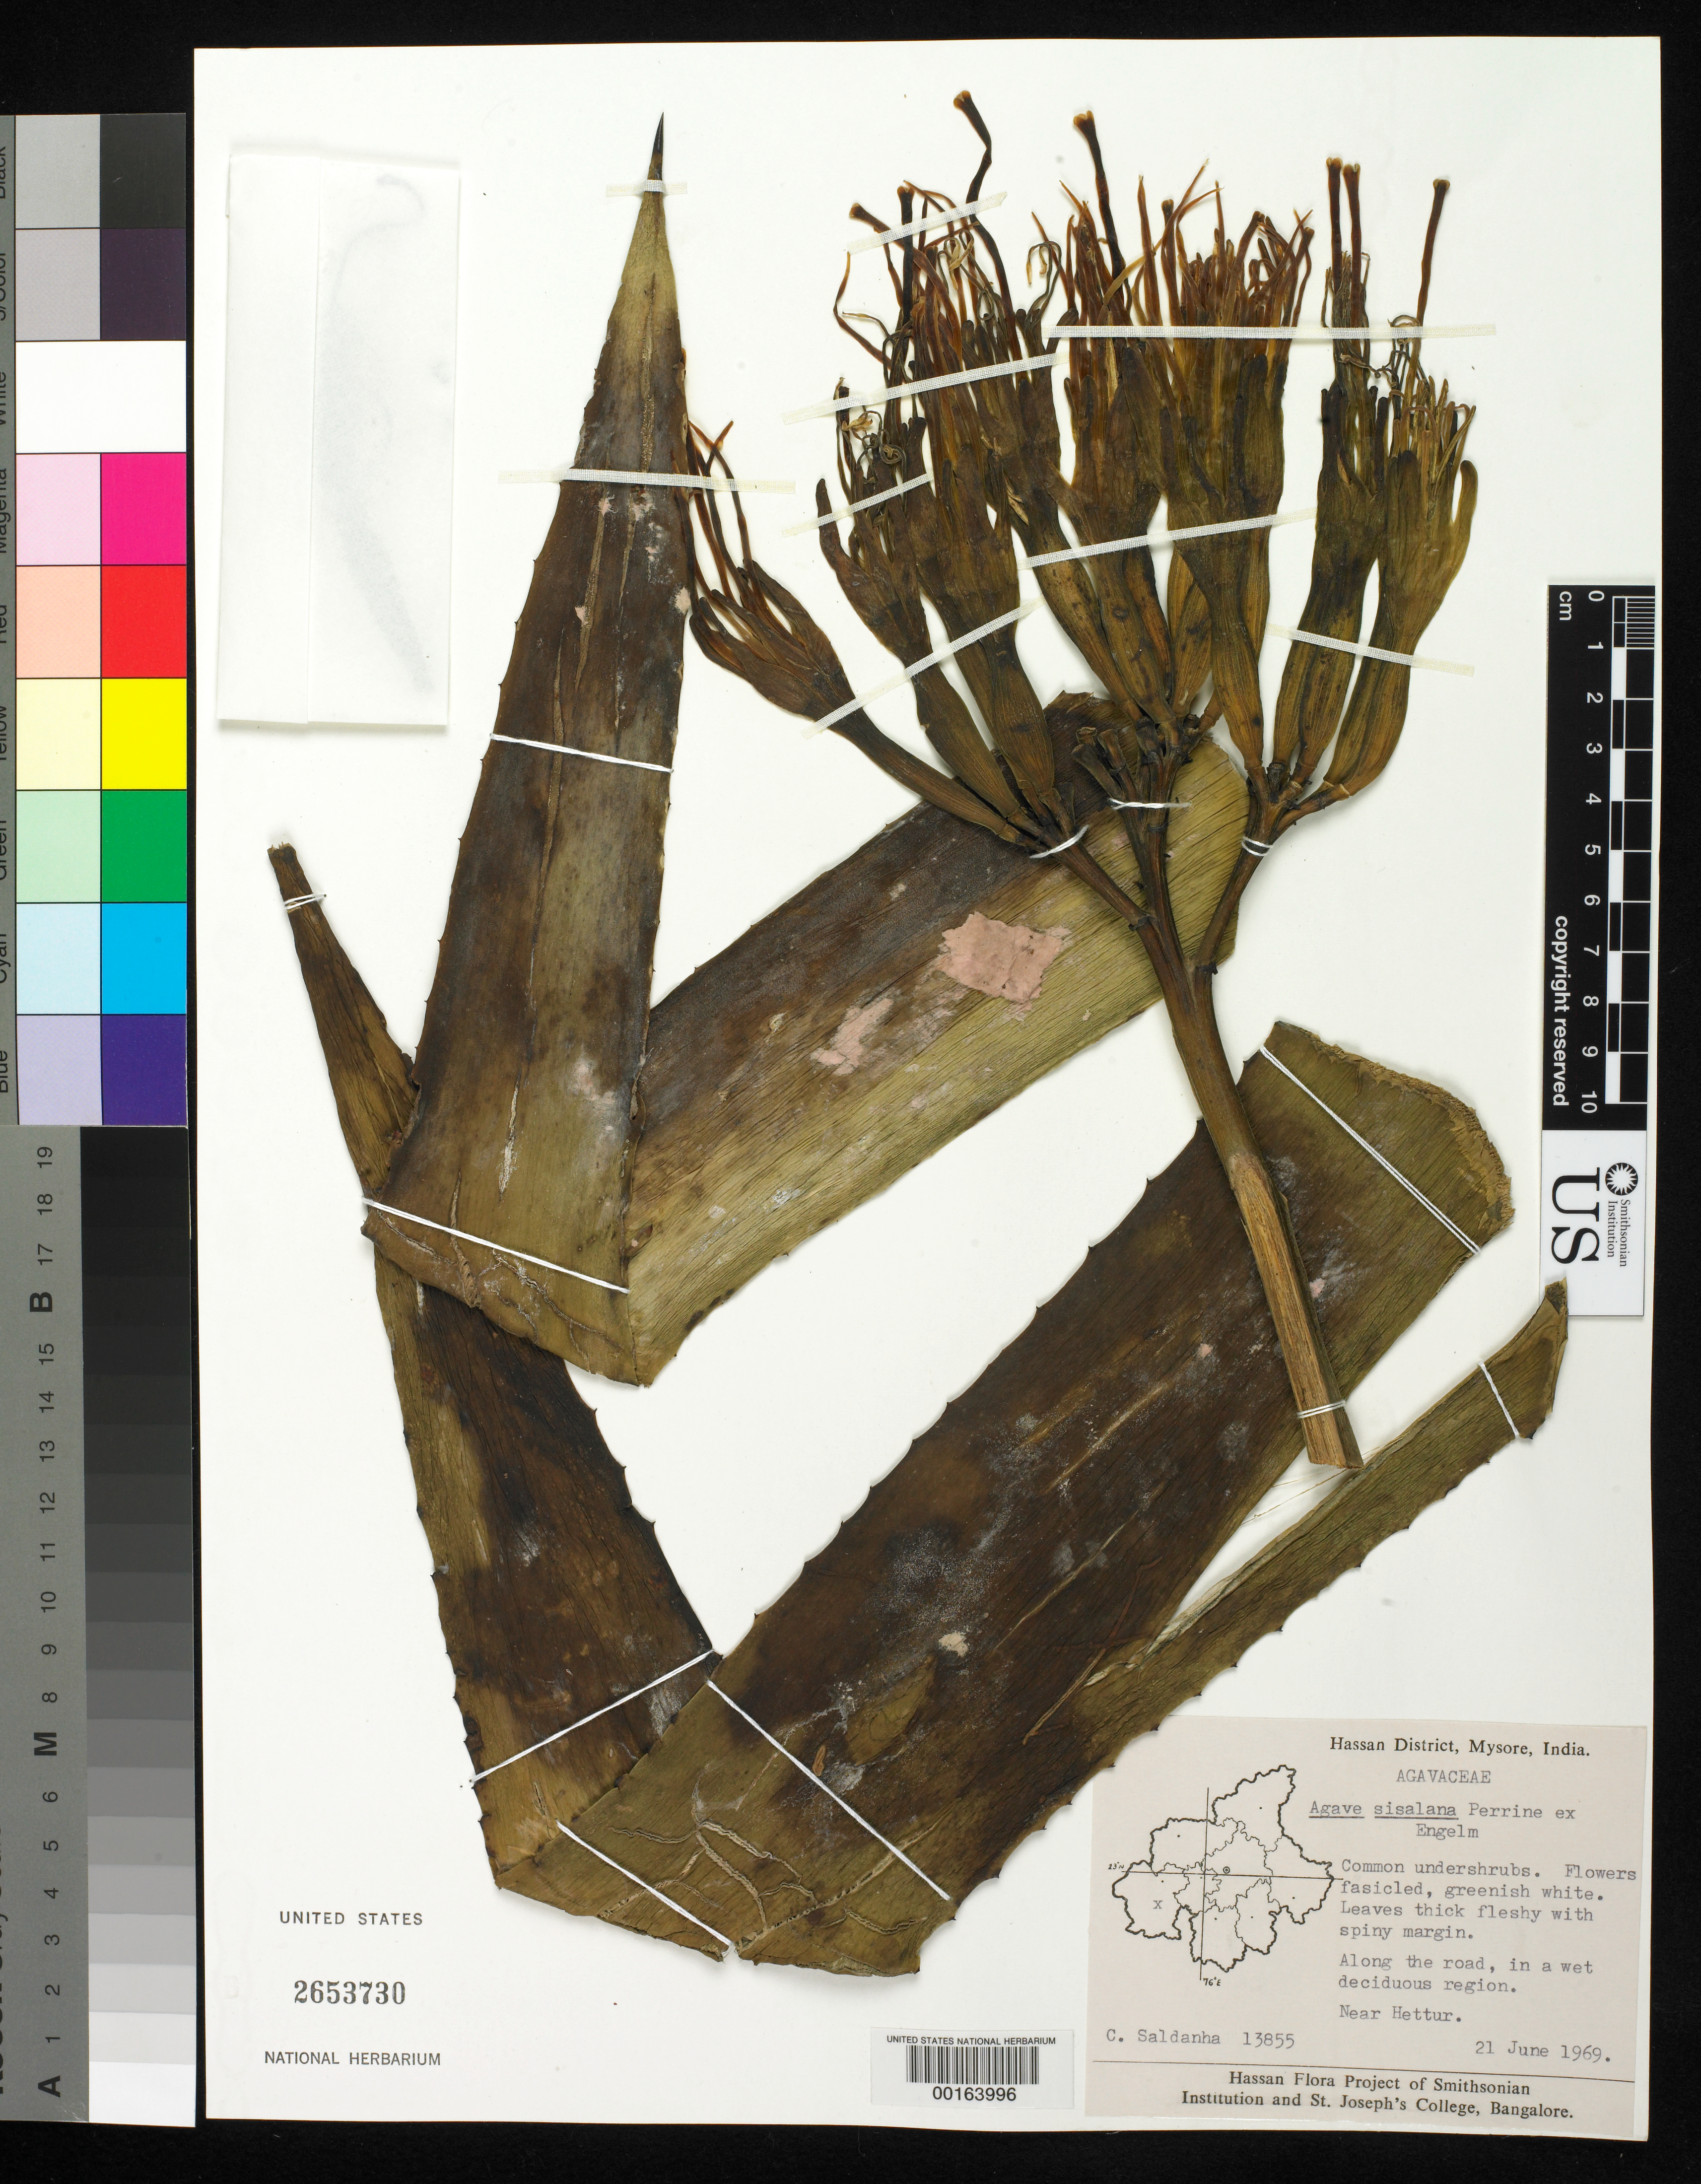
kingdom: Plantae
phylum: Tracheophyta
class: Liliopsida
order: Asparagales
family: Asparagaceae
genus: Agave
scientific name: Agave sisalana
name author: Perrine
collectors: C. J. Saldanha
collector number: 13855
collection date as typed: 21 Jun 1969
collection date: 1969-06-21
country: India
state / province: Karnataka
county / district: Hassan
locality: Near hettur; along road, mysore state [mysore state = karnataka.]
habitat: In a wet deciduous region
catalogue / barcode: US 2653730